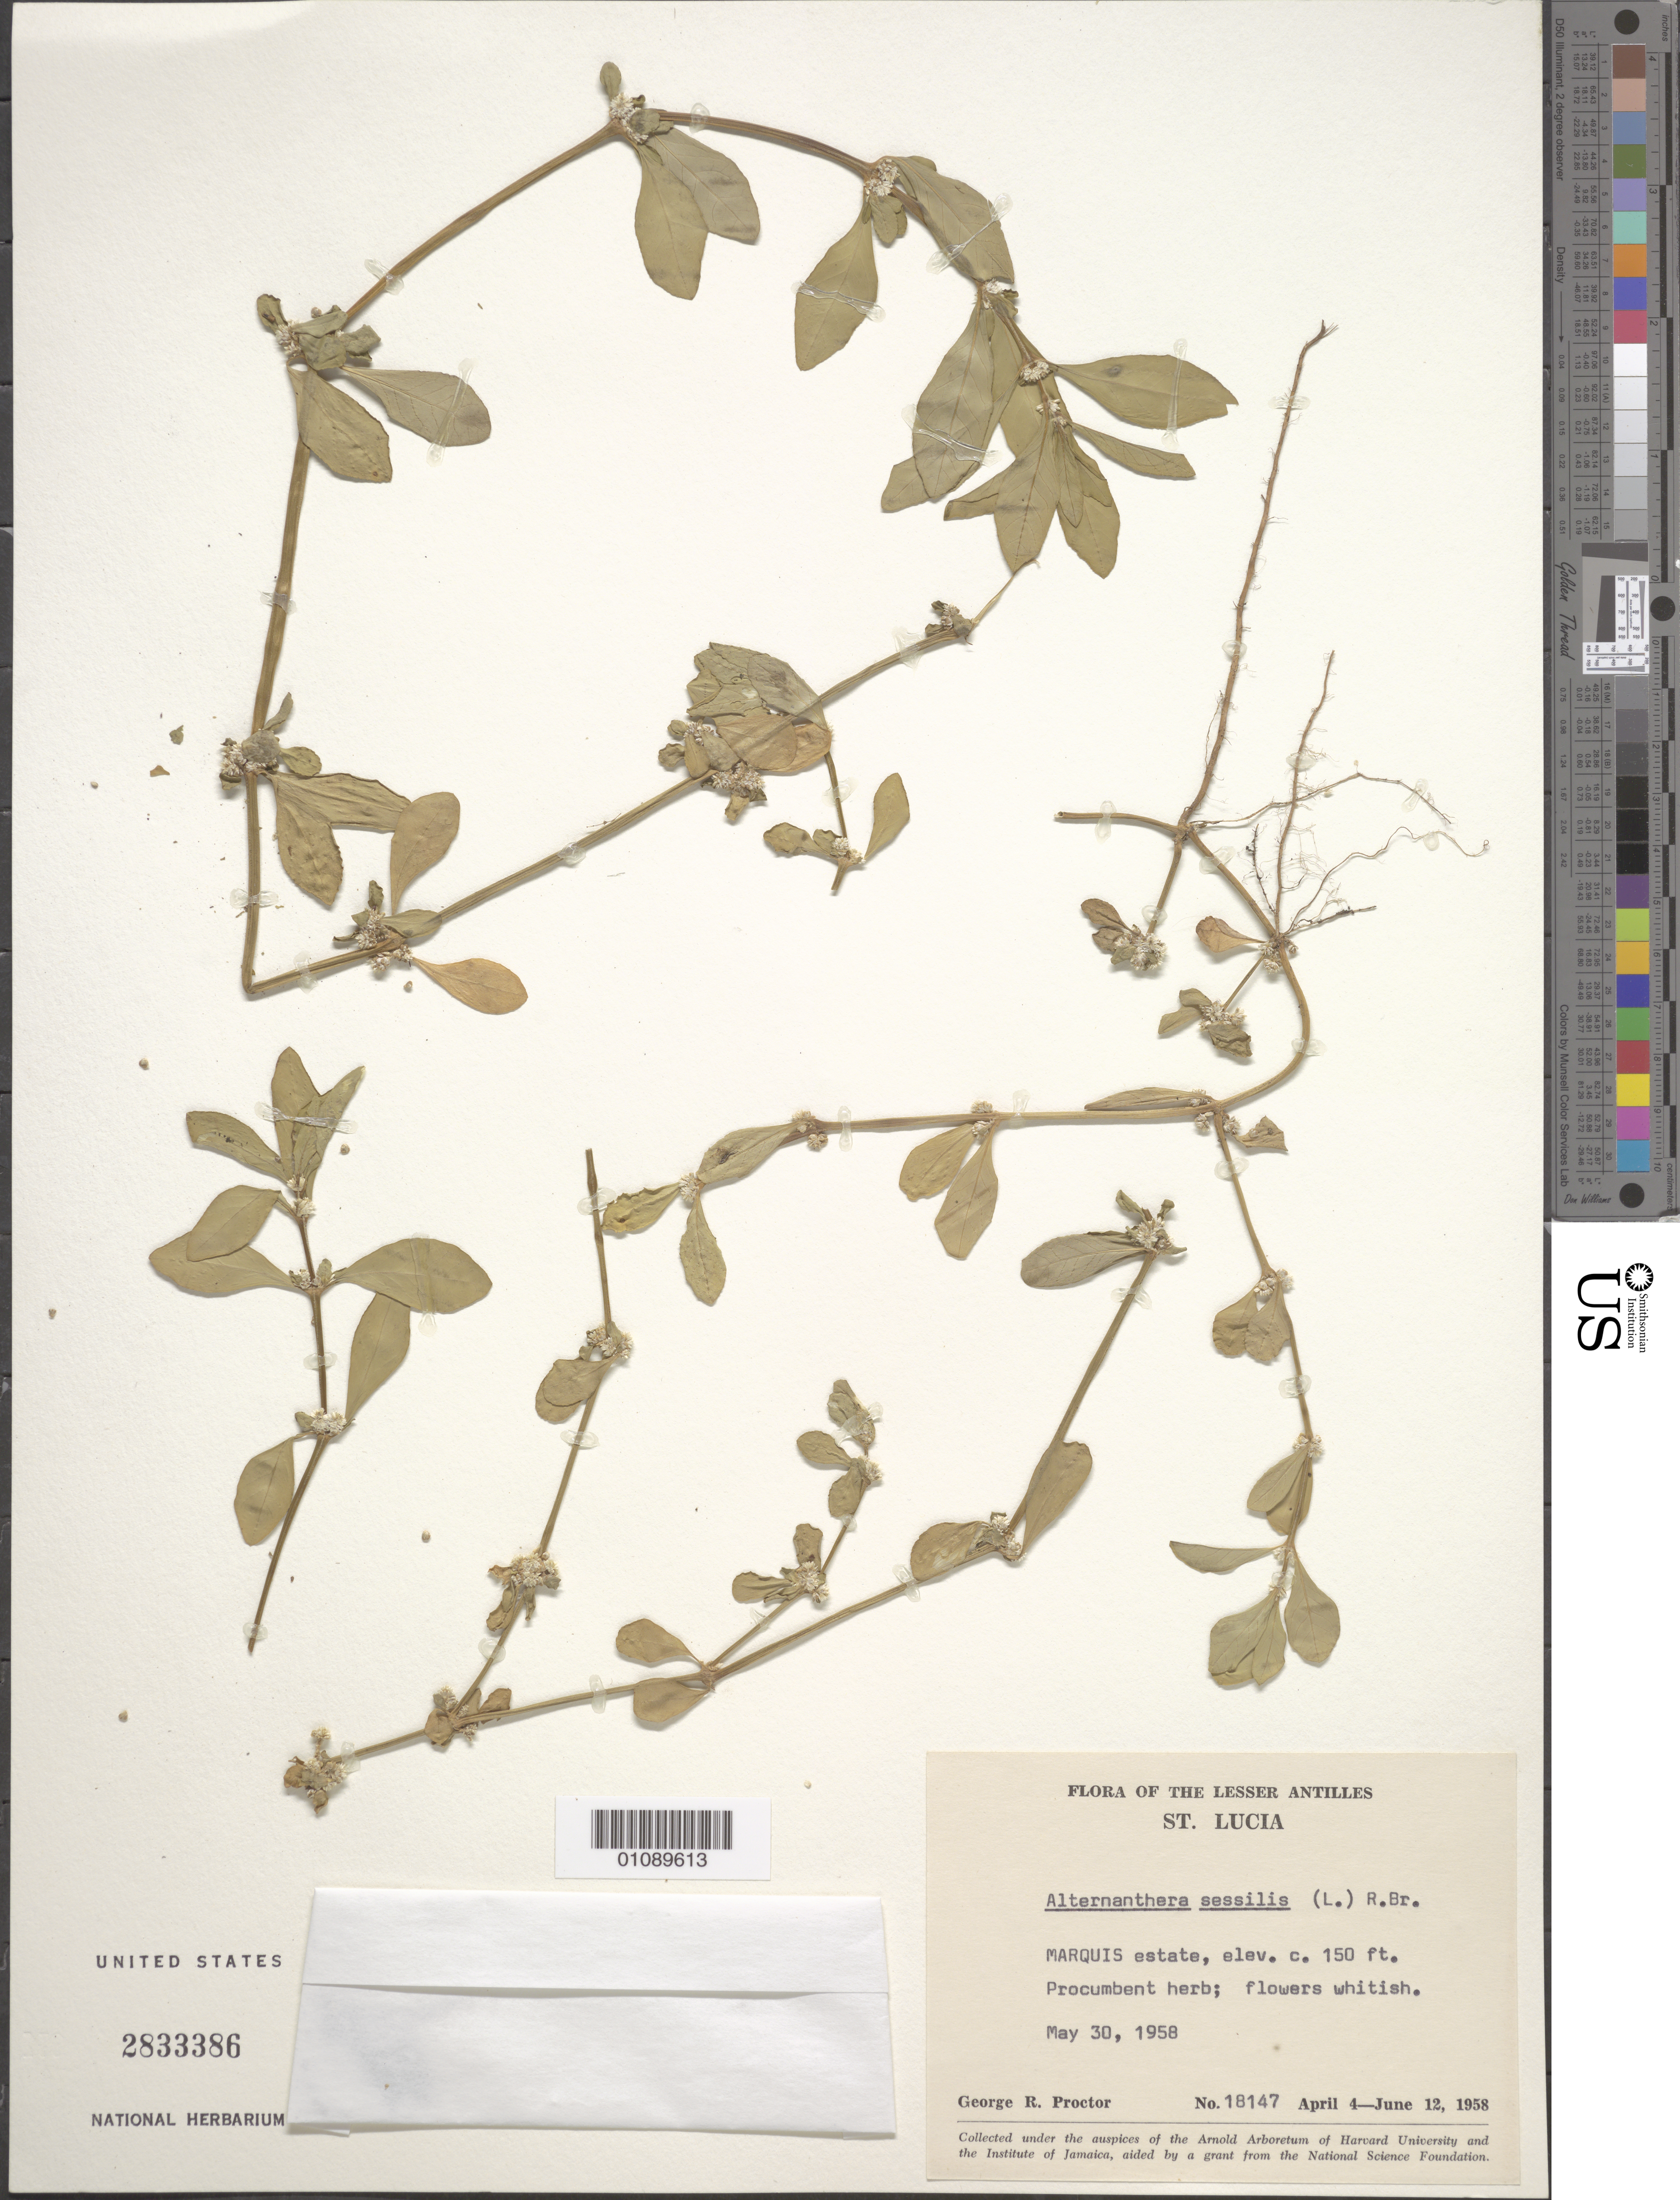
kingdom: Plantae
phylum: Tracheophyta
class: Magnoliopsida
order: Caryophyllales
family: Amaranthaceae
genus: Alternanthera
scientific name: Alternanthera sessilis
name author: (L.) DC.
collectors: G. R. Proctor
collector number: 18147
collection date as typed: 30 May 1958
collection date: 1958-05-30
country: St. Lucia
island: St. Lucia I.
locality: Marquis estate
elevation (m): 46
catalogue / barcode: US 2833386